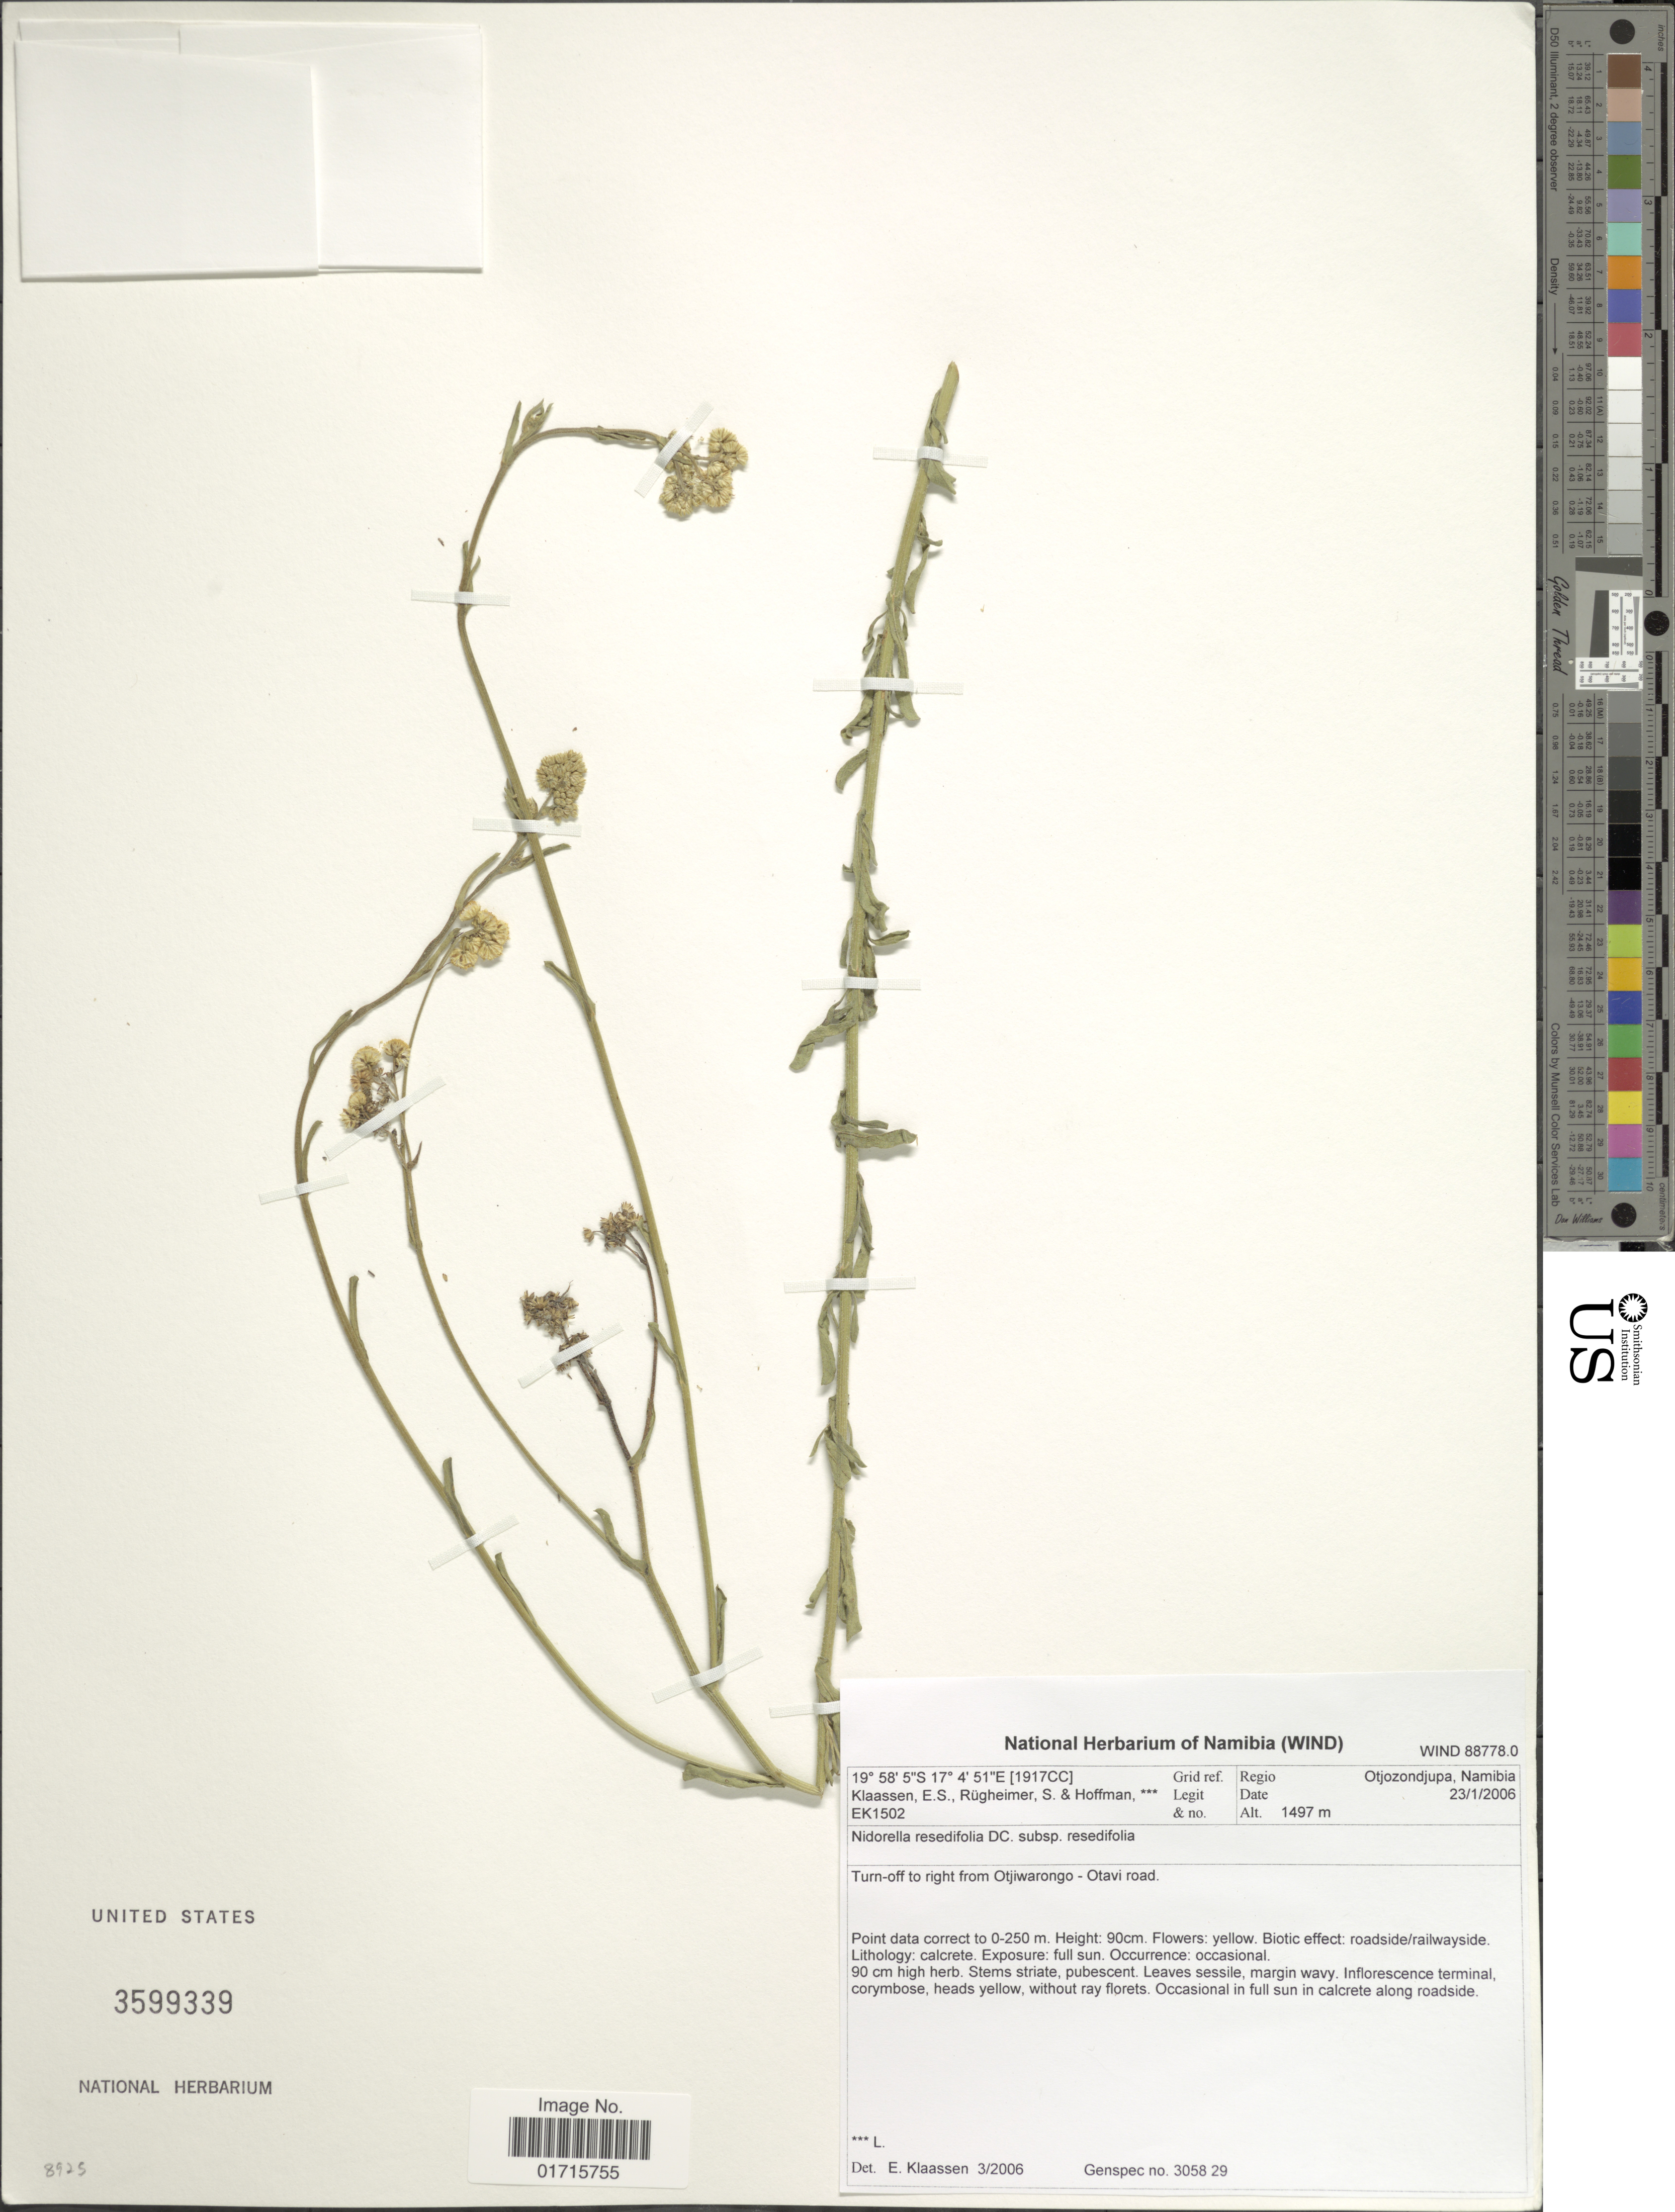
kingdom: Plantae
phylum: Tracheophyta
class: Magnoliopsida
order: Asterales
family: Asteraceae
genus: Nidorella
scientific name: Nidorella resedifolia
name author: DC.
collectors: E. S. Klaassen, S. Rugheimer & L. R. Hoffman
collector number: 1502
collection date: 2006-01-23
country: Namibia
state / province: Otjozondjupa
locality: Regio Otjozondjupa, Namibia. Turn-off to right from Otjiwarongo-Otavi road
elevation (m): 1497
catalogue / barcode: US 3599339